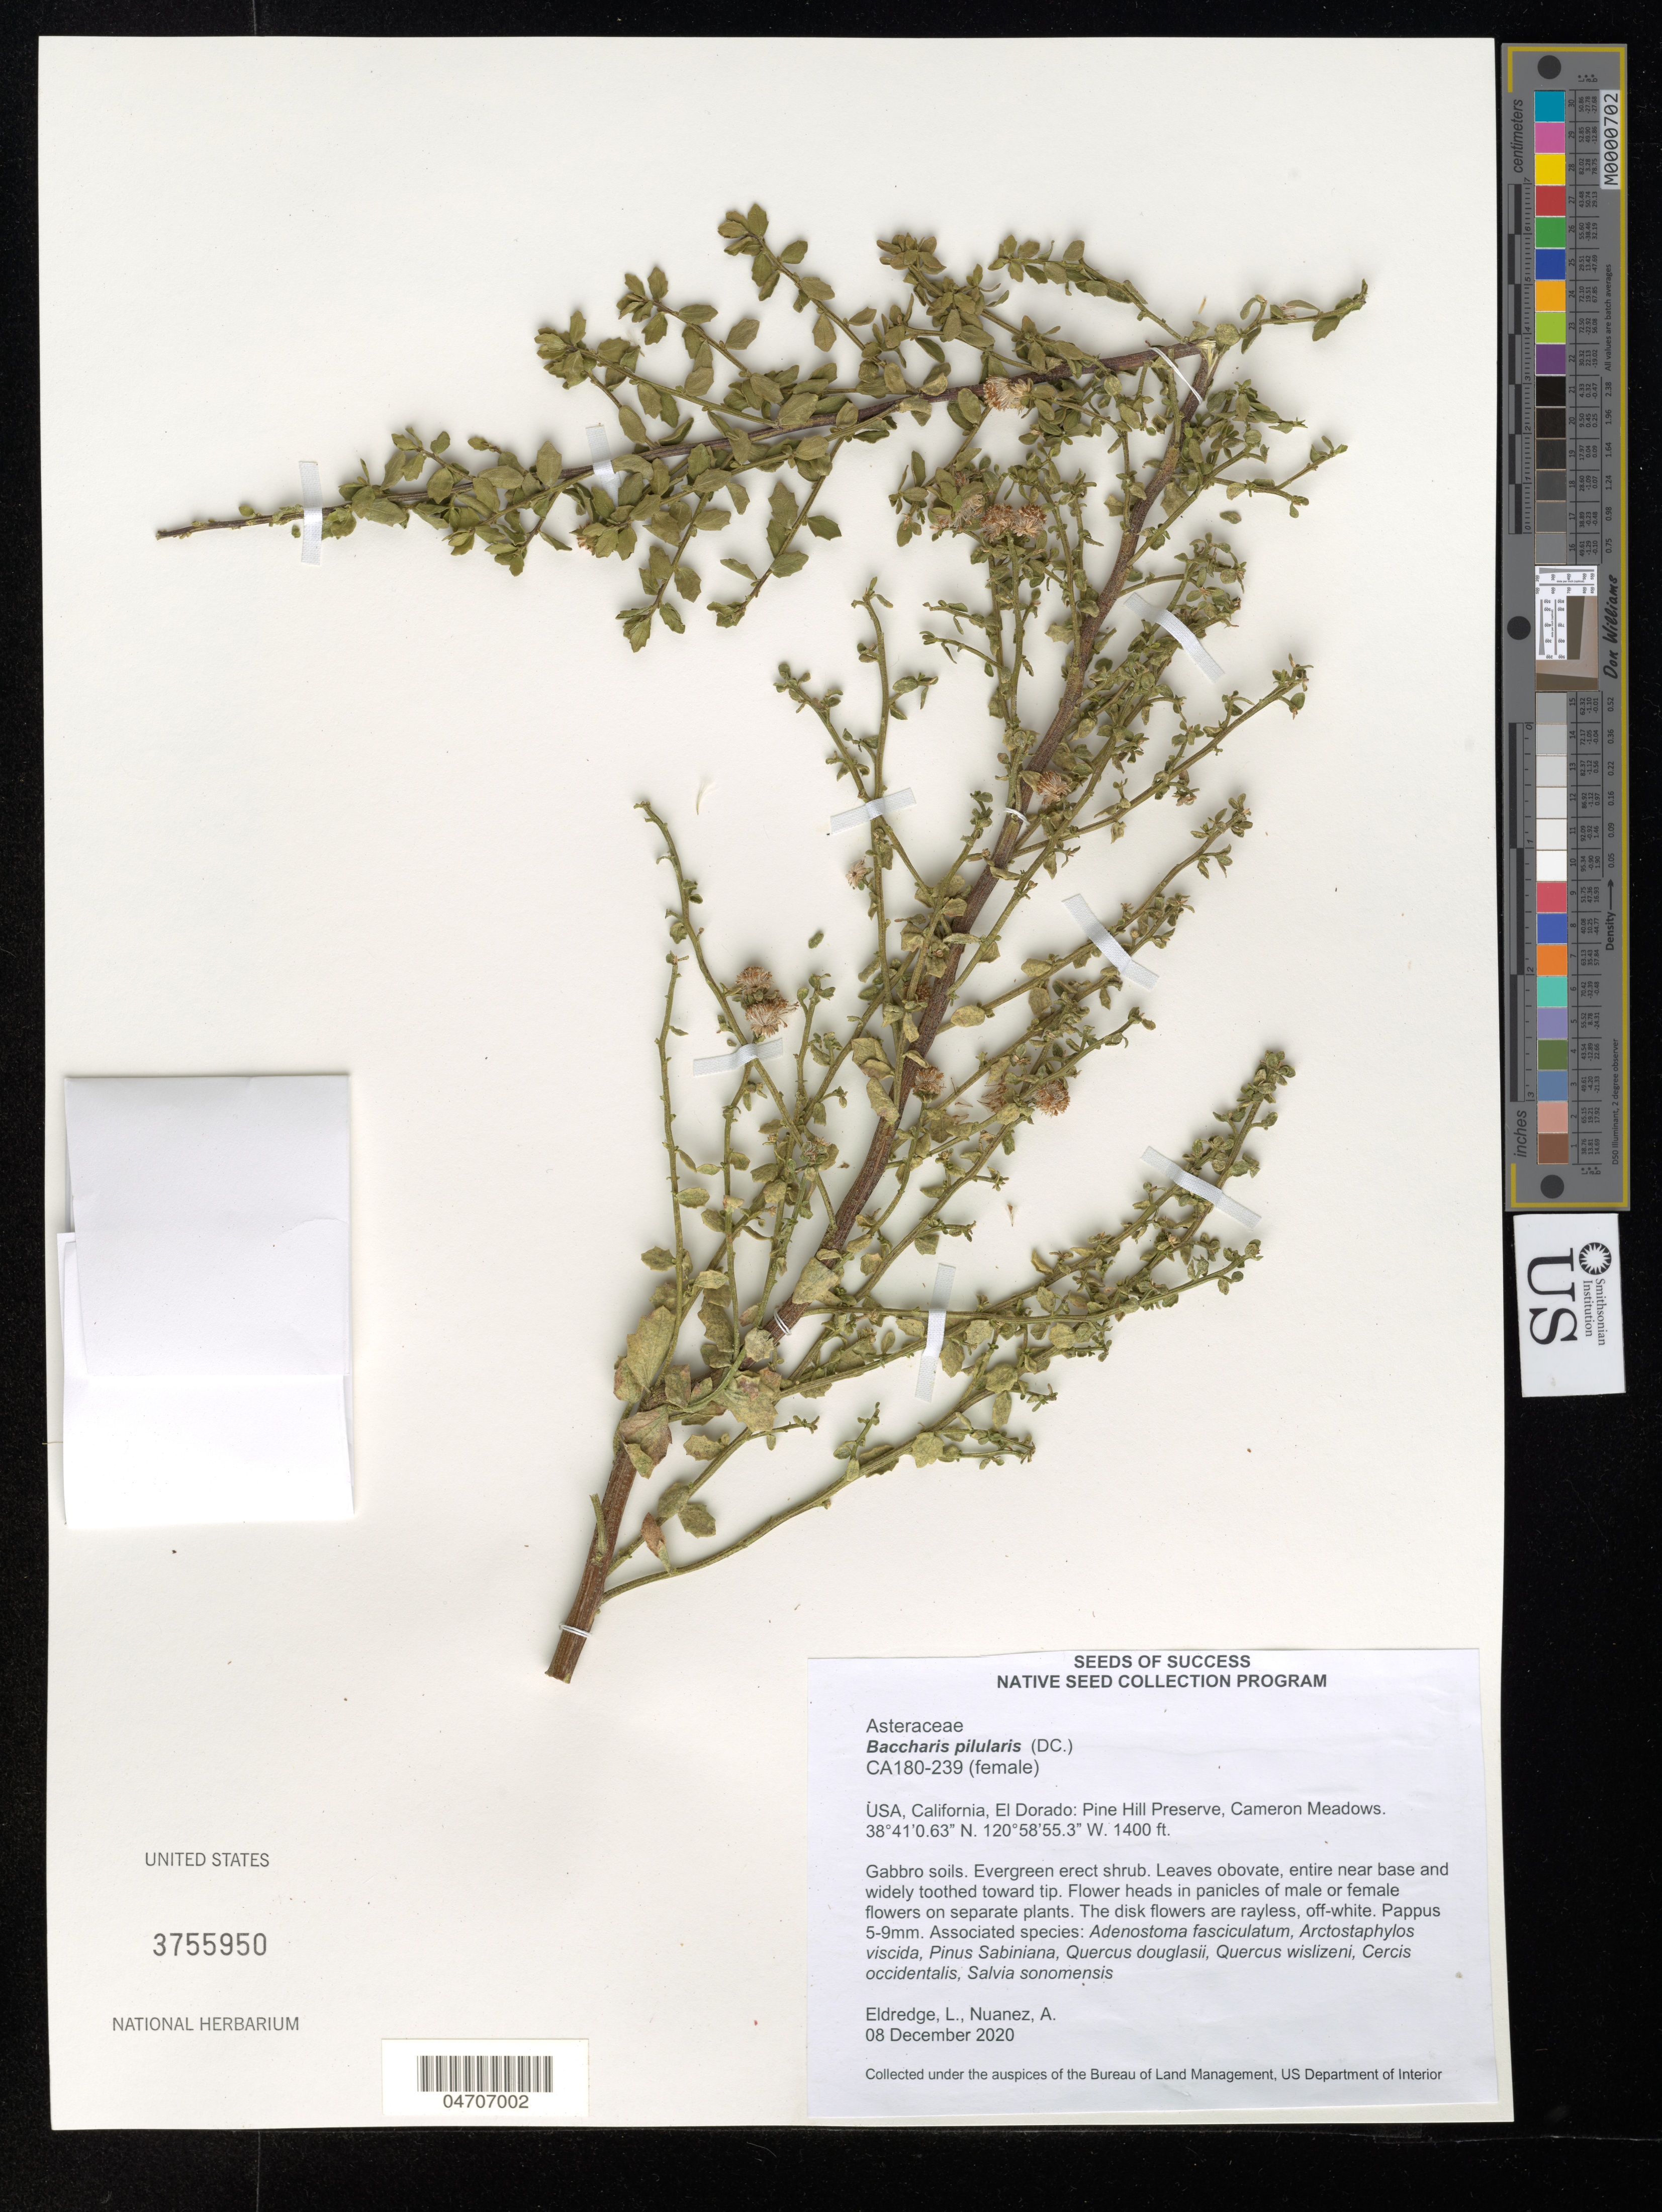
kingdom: Plantae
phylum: Tracheophyta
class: Magnoliopsida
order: Asterales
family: Asteraceae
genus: Baccharis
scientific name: Baccharis pilularis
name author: DC.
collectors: L. Eldredge & A. Nuanez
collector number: CA180-239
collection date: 2020-12-08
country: United States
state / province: California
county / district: El Dorado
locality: El Dorado: Pine Hill Preserve, Cameron Meadows.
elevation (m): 427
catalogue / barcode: US 3755950